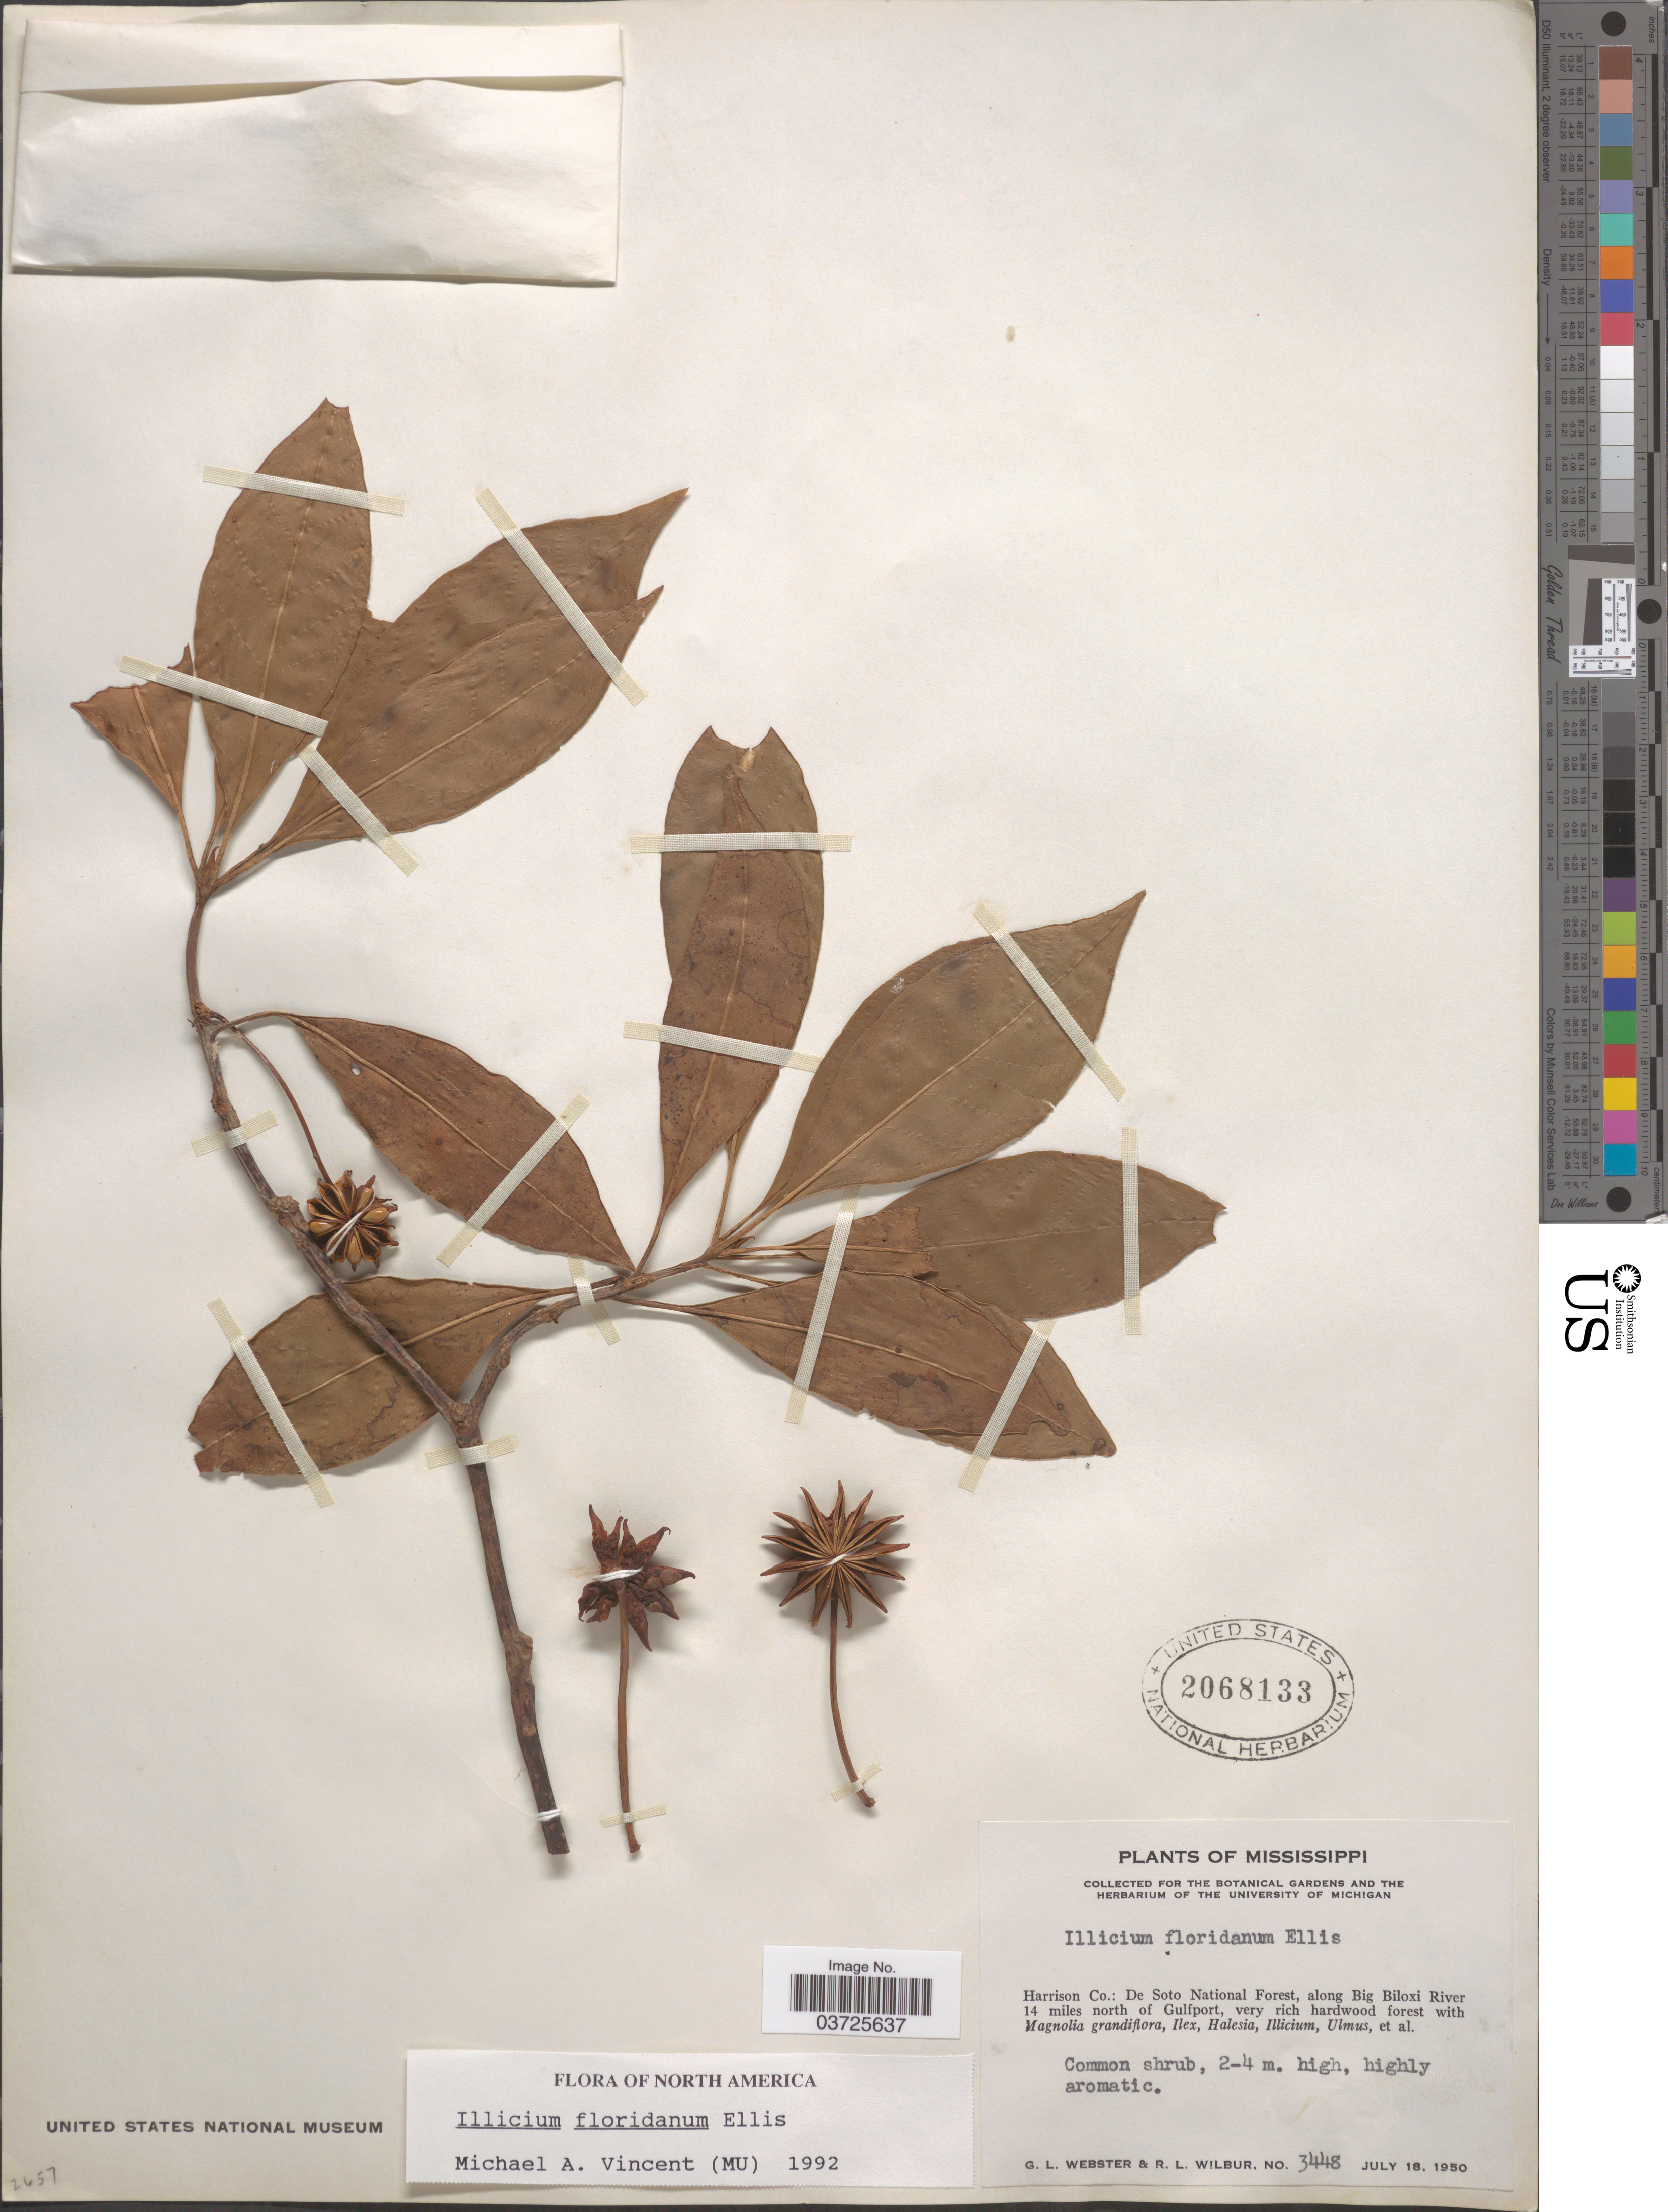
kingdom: Plantae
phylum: Tracheophyta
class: Magnoliopsida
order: Austrobaileyales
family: Schisandraceae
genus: Illicium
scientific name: Illicium floridanum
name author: J. Ellis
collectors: G. L. Webster & R. L. Wilbur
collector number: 3448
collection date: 1950-07-18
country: United States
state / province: Mississippi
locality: Harrison Co.: De Soto National Forest, along Big Biloxi River 14 miles north of Gulfport.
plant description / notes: Fruit temporarily sampled for micro-CT scanning.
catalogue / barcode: US 2068133